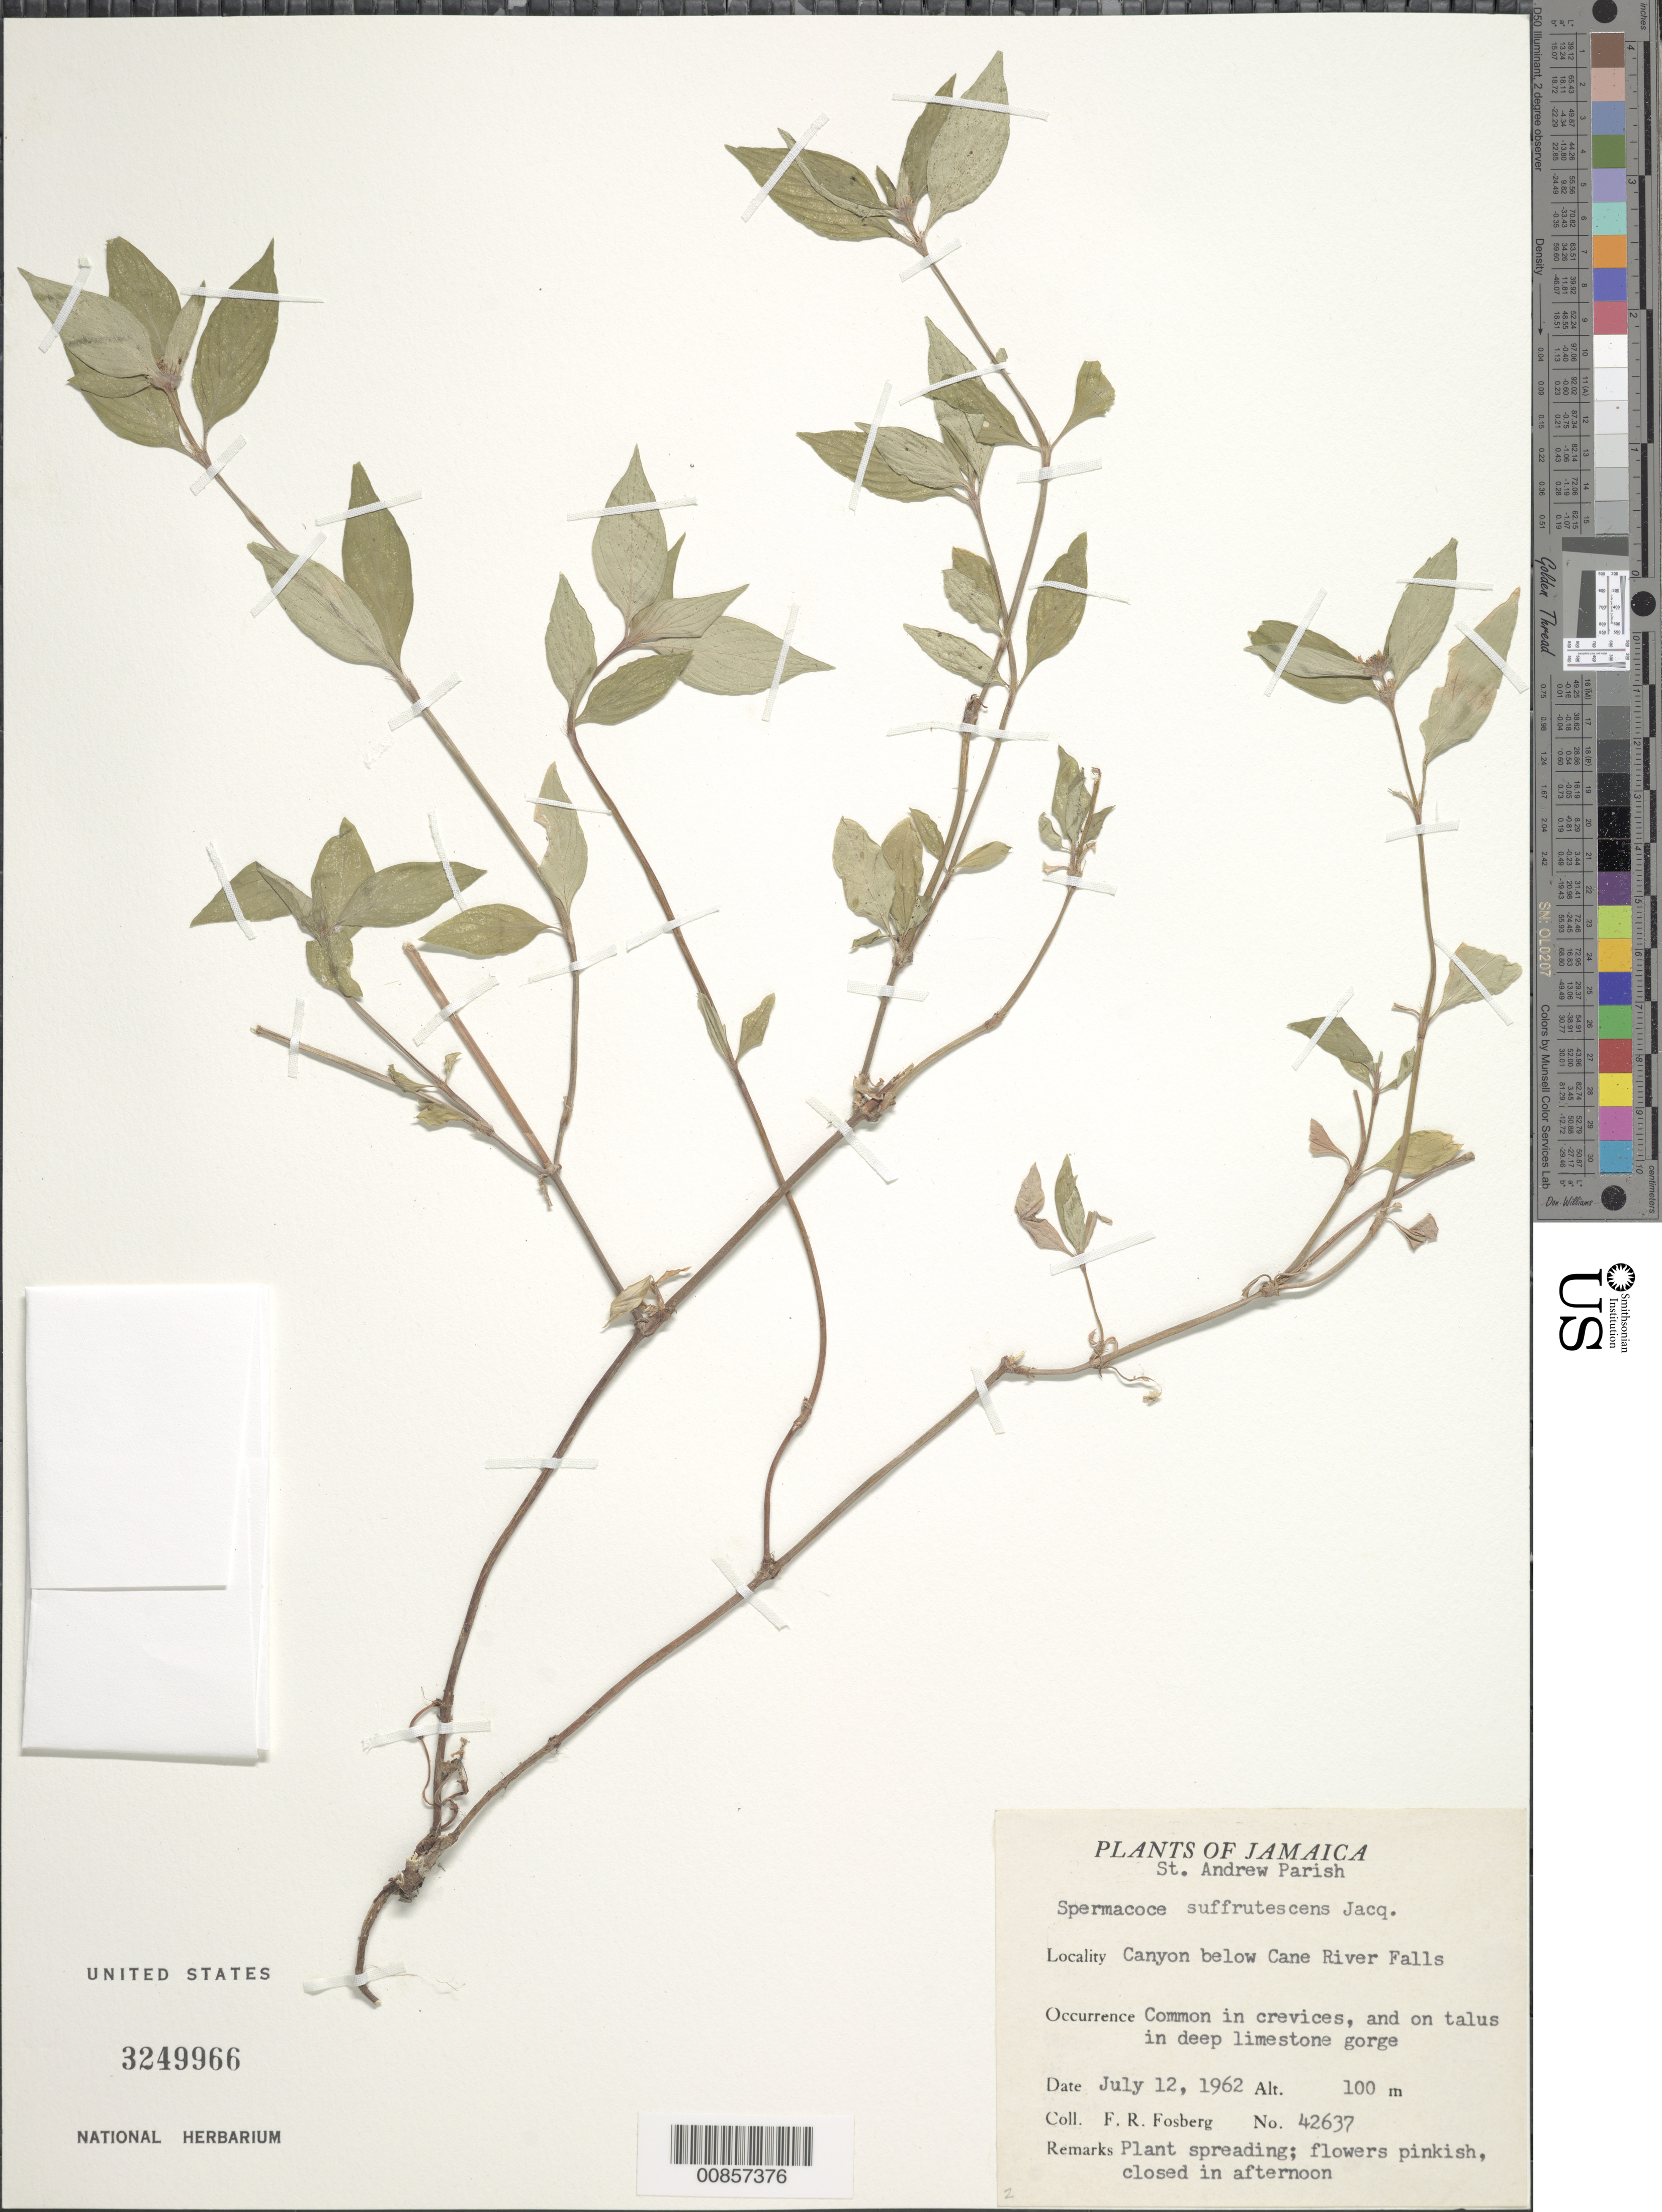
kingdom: Plantae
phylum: Tracheophyta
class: Magnoliopsida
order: Gentianales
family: Rubiaceae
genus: Spermacoce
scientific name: Spermacoce remota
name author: Lam.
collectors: F. R. Fosberg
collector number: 42637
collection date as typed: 12 Jul 1962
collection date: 1962-07-12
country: Jamaica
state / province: Saint Andrew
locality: Canyon below Cane River Falls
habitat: In crevices, and on talus in deep limestone gorge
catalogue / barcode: US 3249966